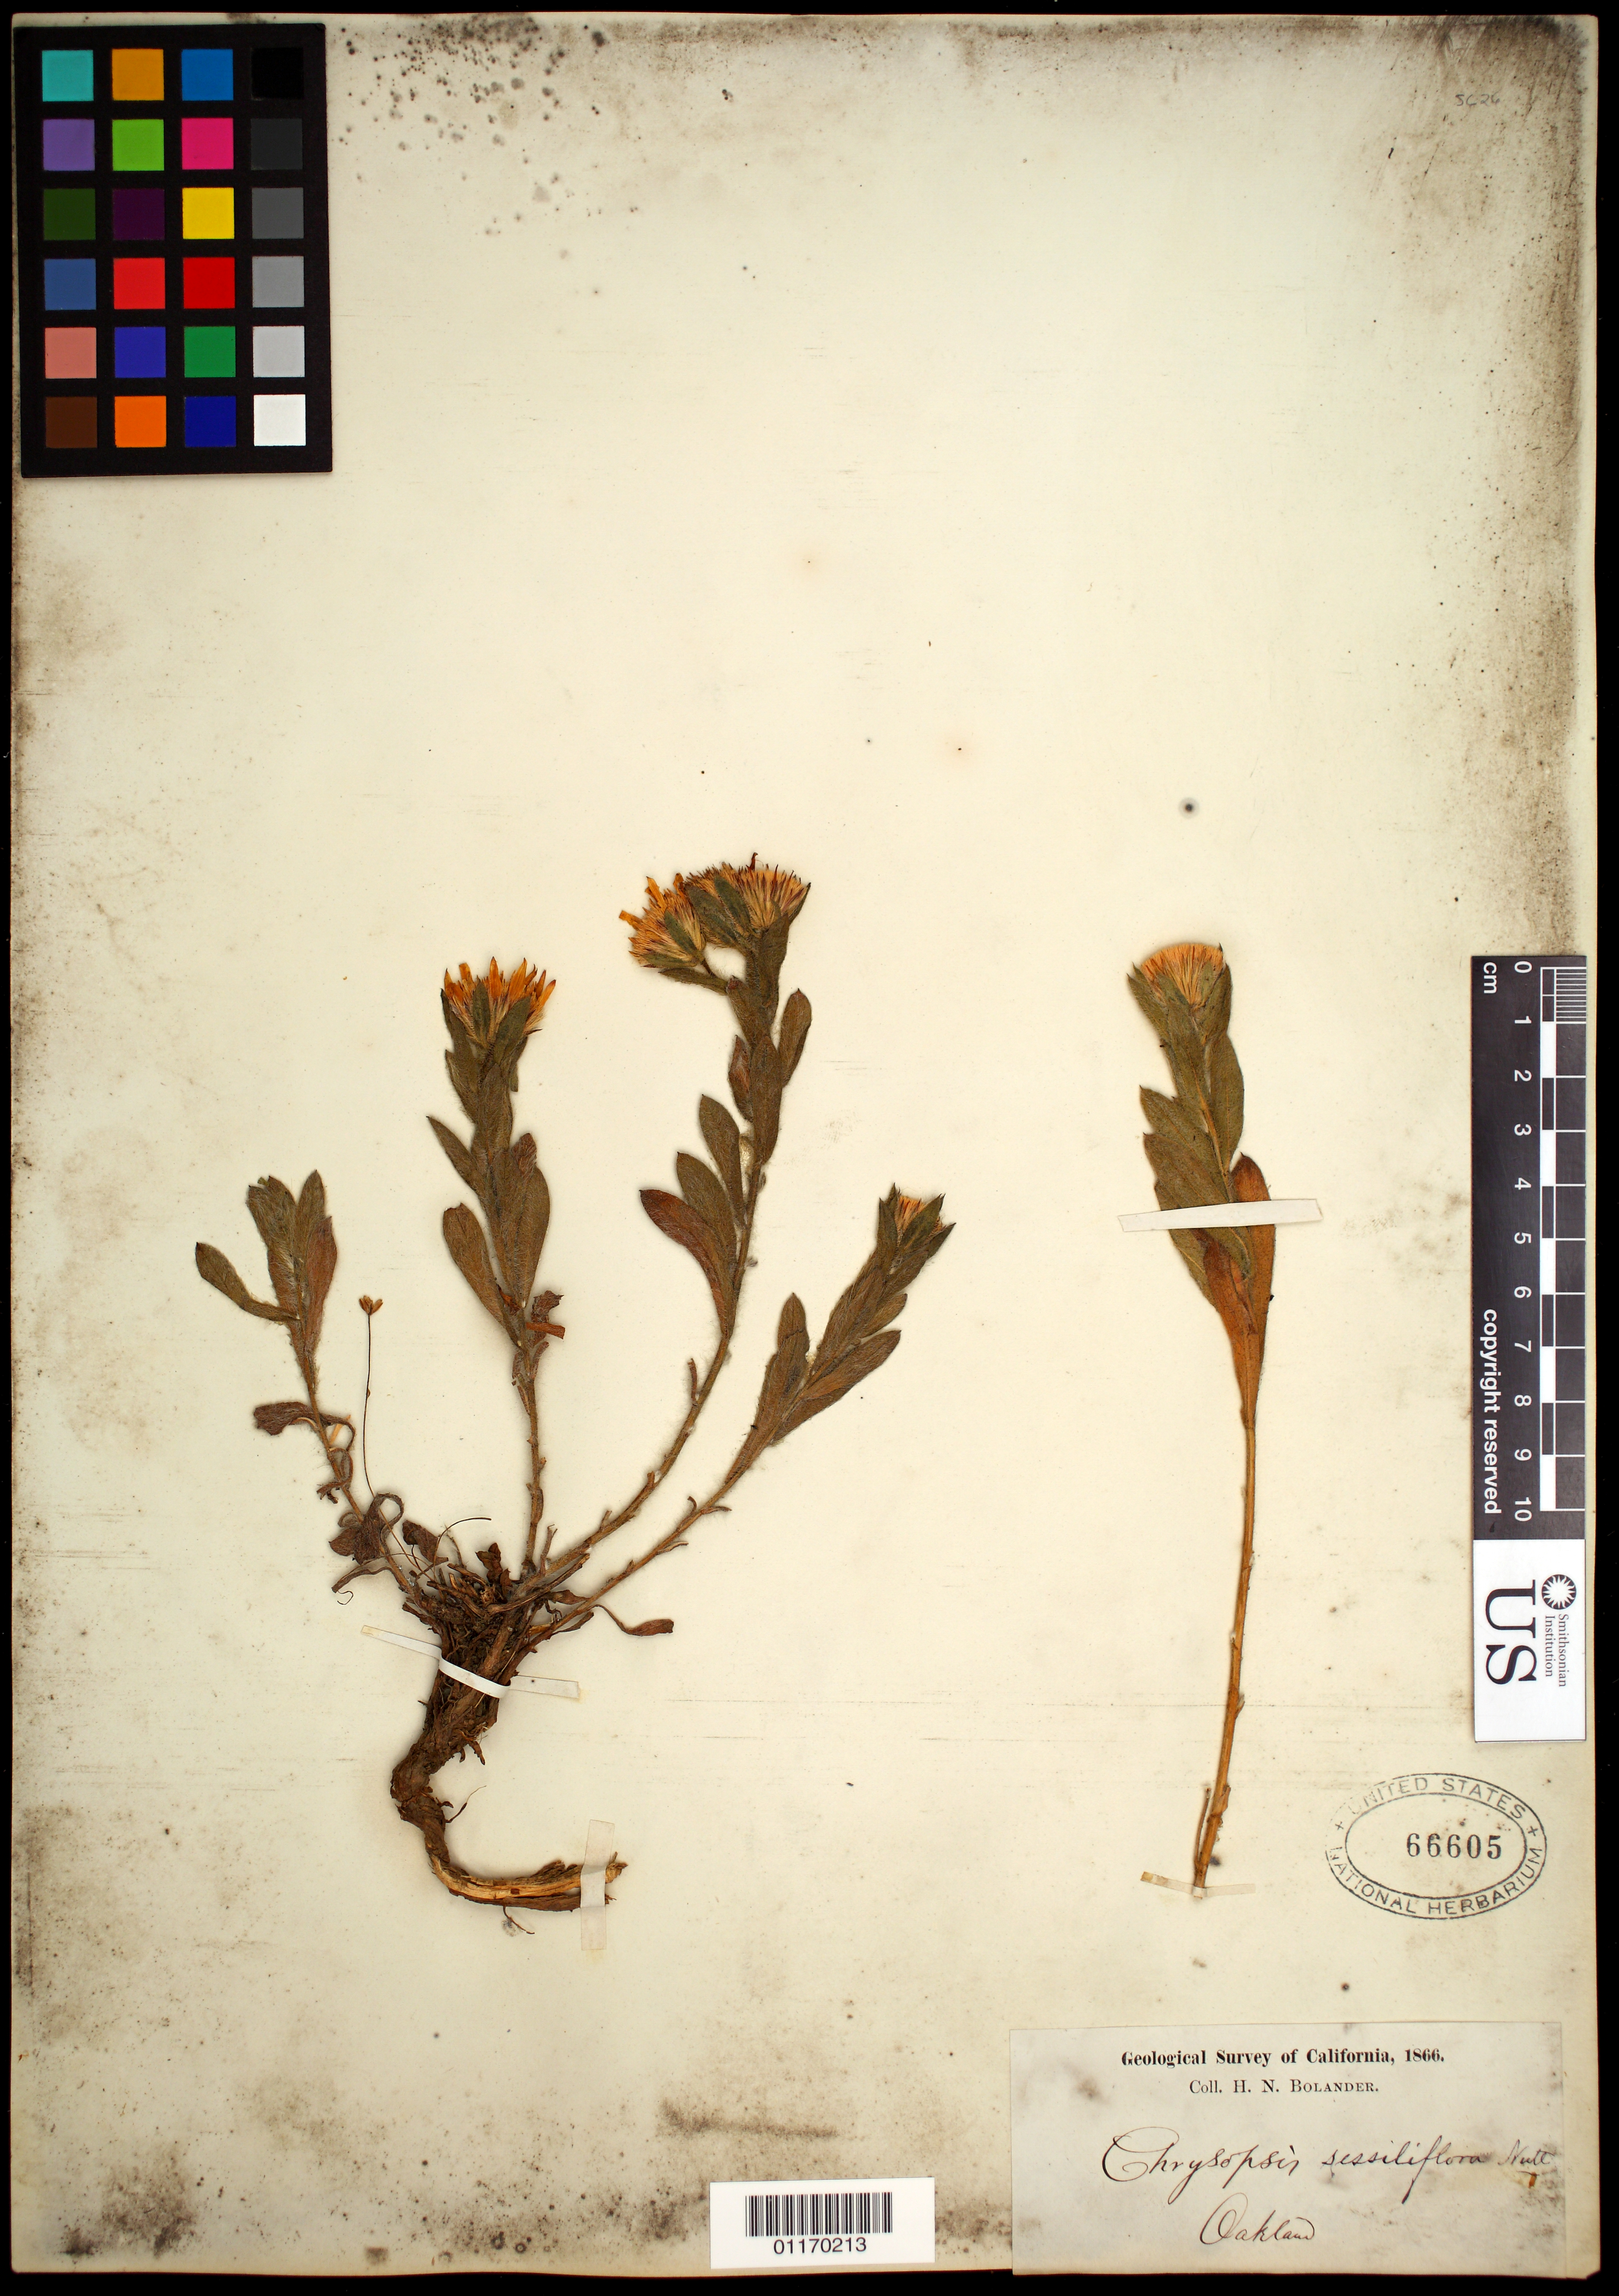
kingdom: Plantae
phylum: Tracheophyta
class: Magnoliopsida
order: Asterales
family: Asteraceae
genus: Heterotheca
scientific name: Heterotheca sessiliflora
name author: (Nutt.) Shinners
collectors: H. Bolander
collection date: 1866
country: United States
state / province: California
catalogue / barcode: US 66605